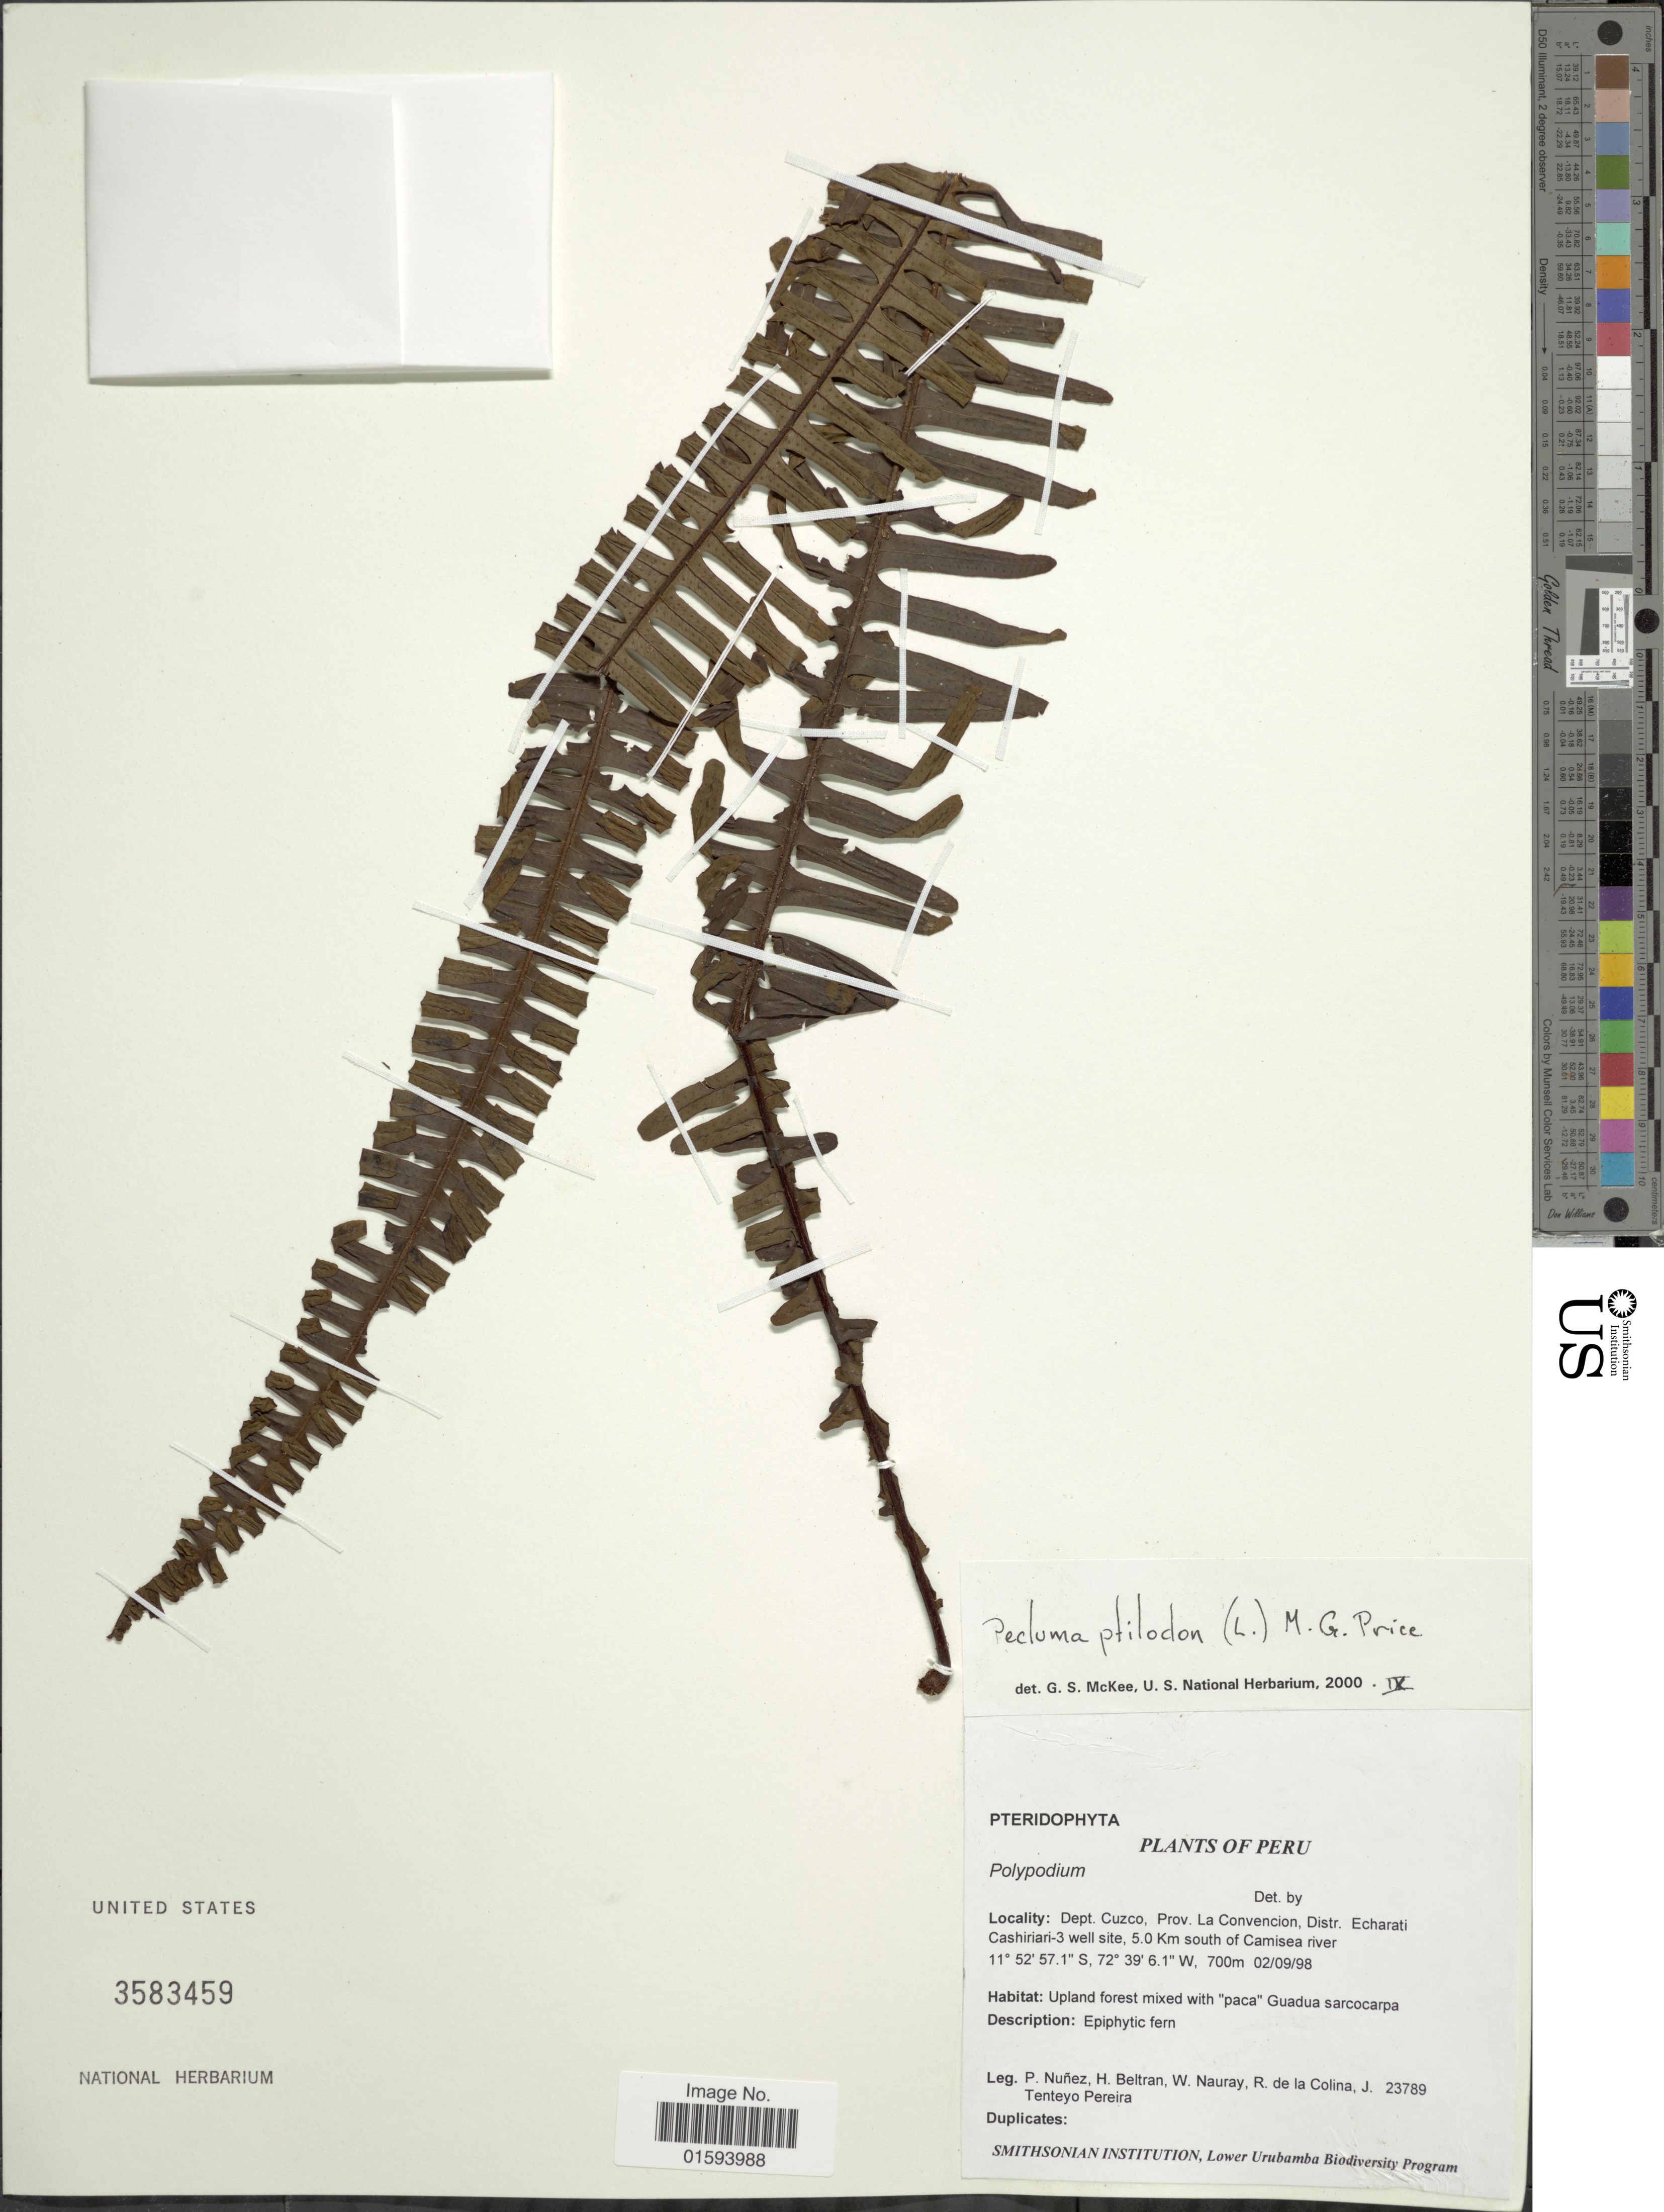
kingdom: Plantae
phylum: Tracheophyta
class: Polypodiopsida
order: Polypodiales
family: Polypodiaceae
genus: Pecluma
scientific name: Pecluma ptilodos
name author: (Kunze) Price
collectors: P. Nuñez V., H. Beltran, W. Nauray, R. Colina & J. Tenteyo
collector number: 23789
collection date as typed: Transcribed d/m/y: 2/9/98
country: Peru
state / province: Cusco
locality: Dept. Cuzco, Prov. La Convencion, Distr. Echarati. Cashiriari-3 well site, 5.0 Km south of Camisea river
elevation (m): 700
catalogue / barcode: US 3583459